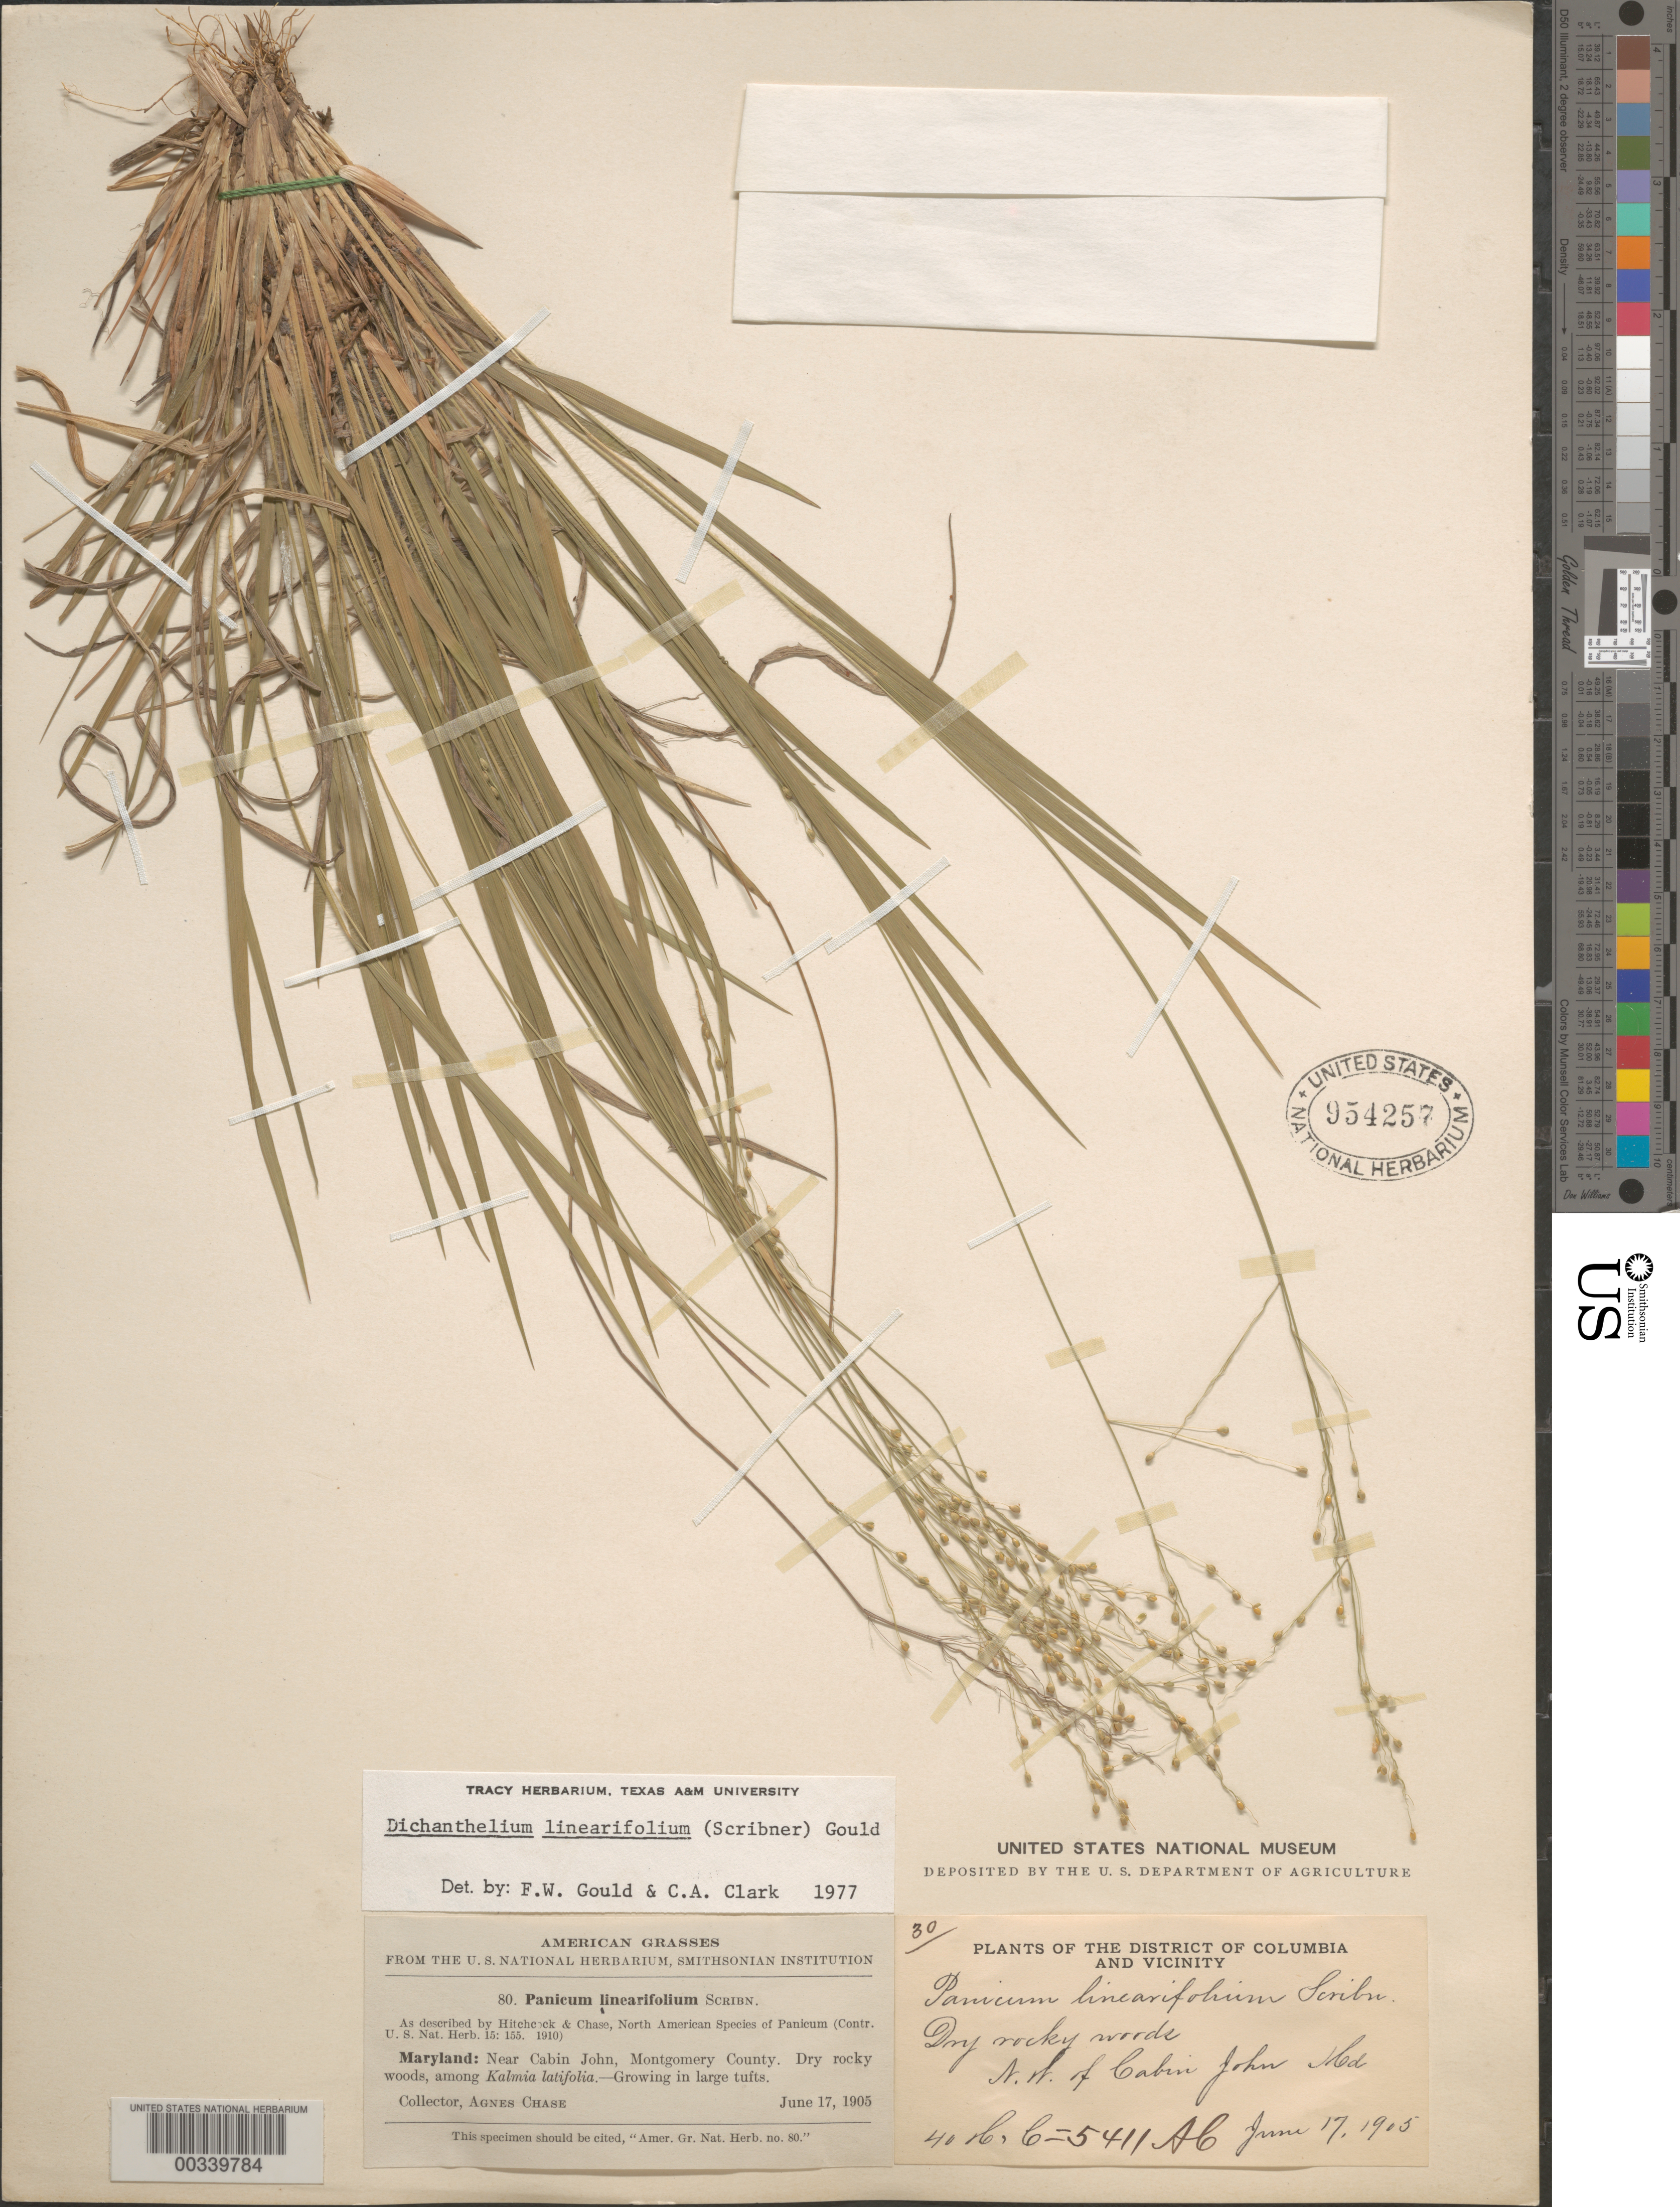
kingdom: Plantae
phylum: Tracheophyta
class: Liliopsida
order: Poales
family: Poaceae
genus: Dichanthelium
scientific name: Dichanthelium linearifolium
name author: (Scribn.) Gould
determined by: Gould, F. W.; Clark, C. A.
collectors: A. Chase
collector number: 30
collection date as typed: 17 Jun 1905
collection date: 1905-06-17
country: United States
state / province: Maryland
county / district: Montgomery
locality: Northwest of Cabin John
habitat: Dry rocky woods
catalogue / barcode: US 954257